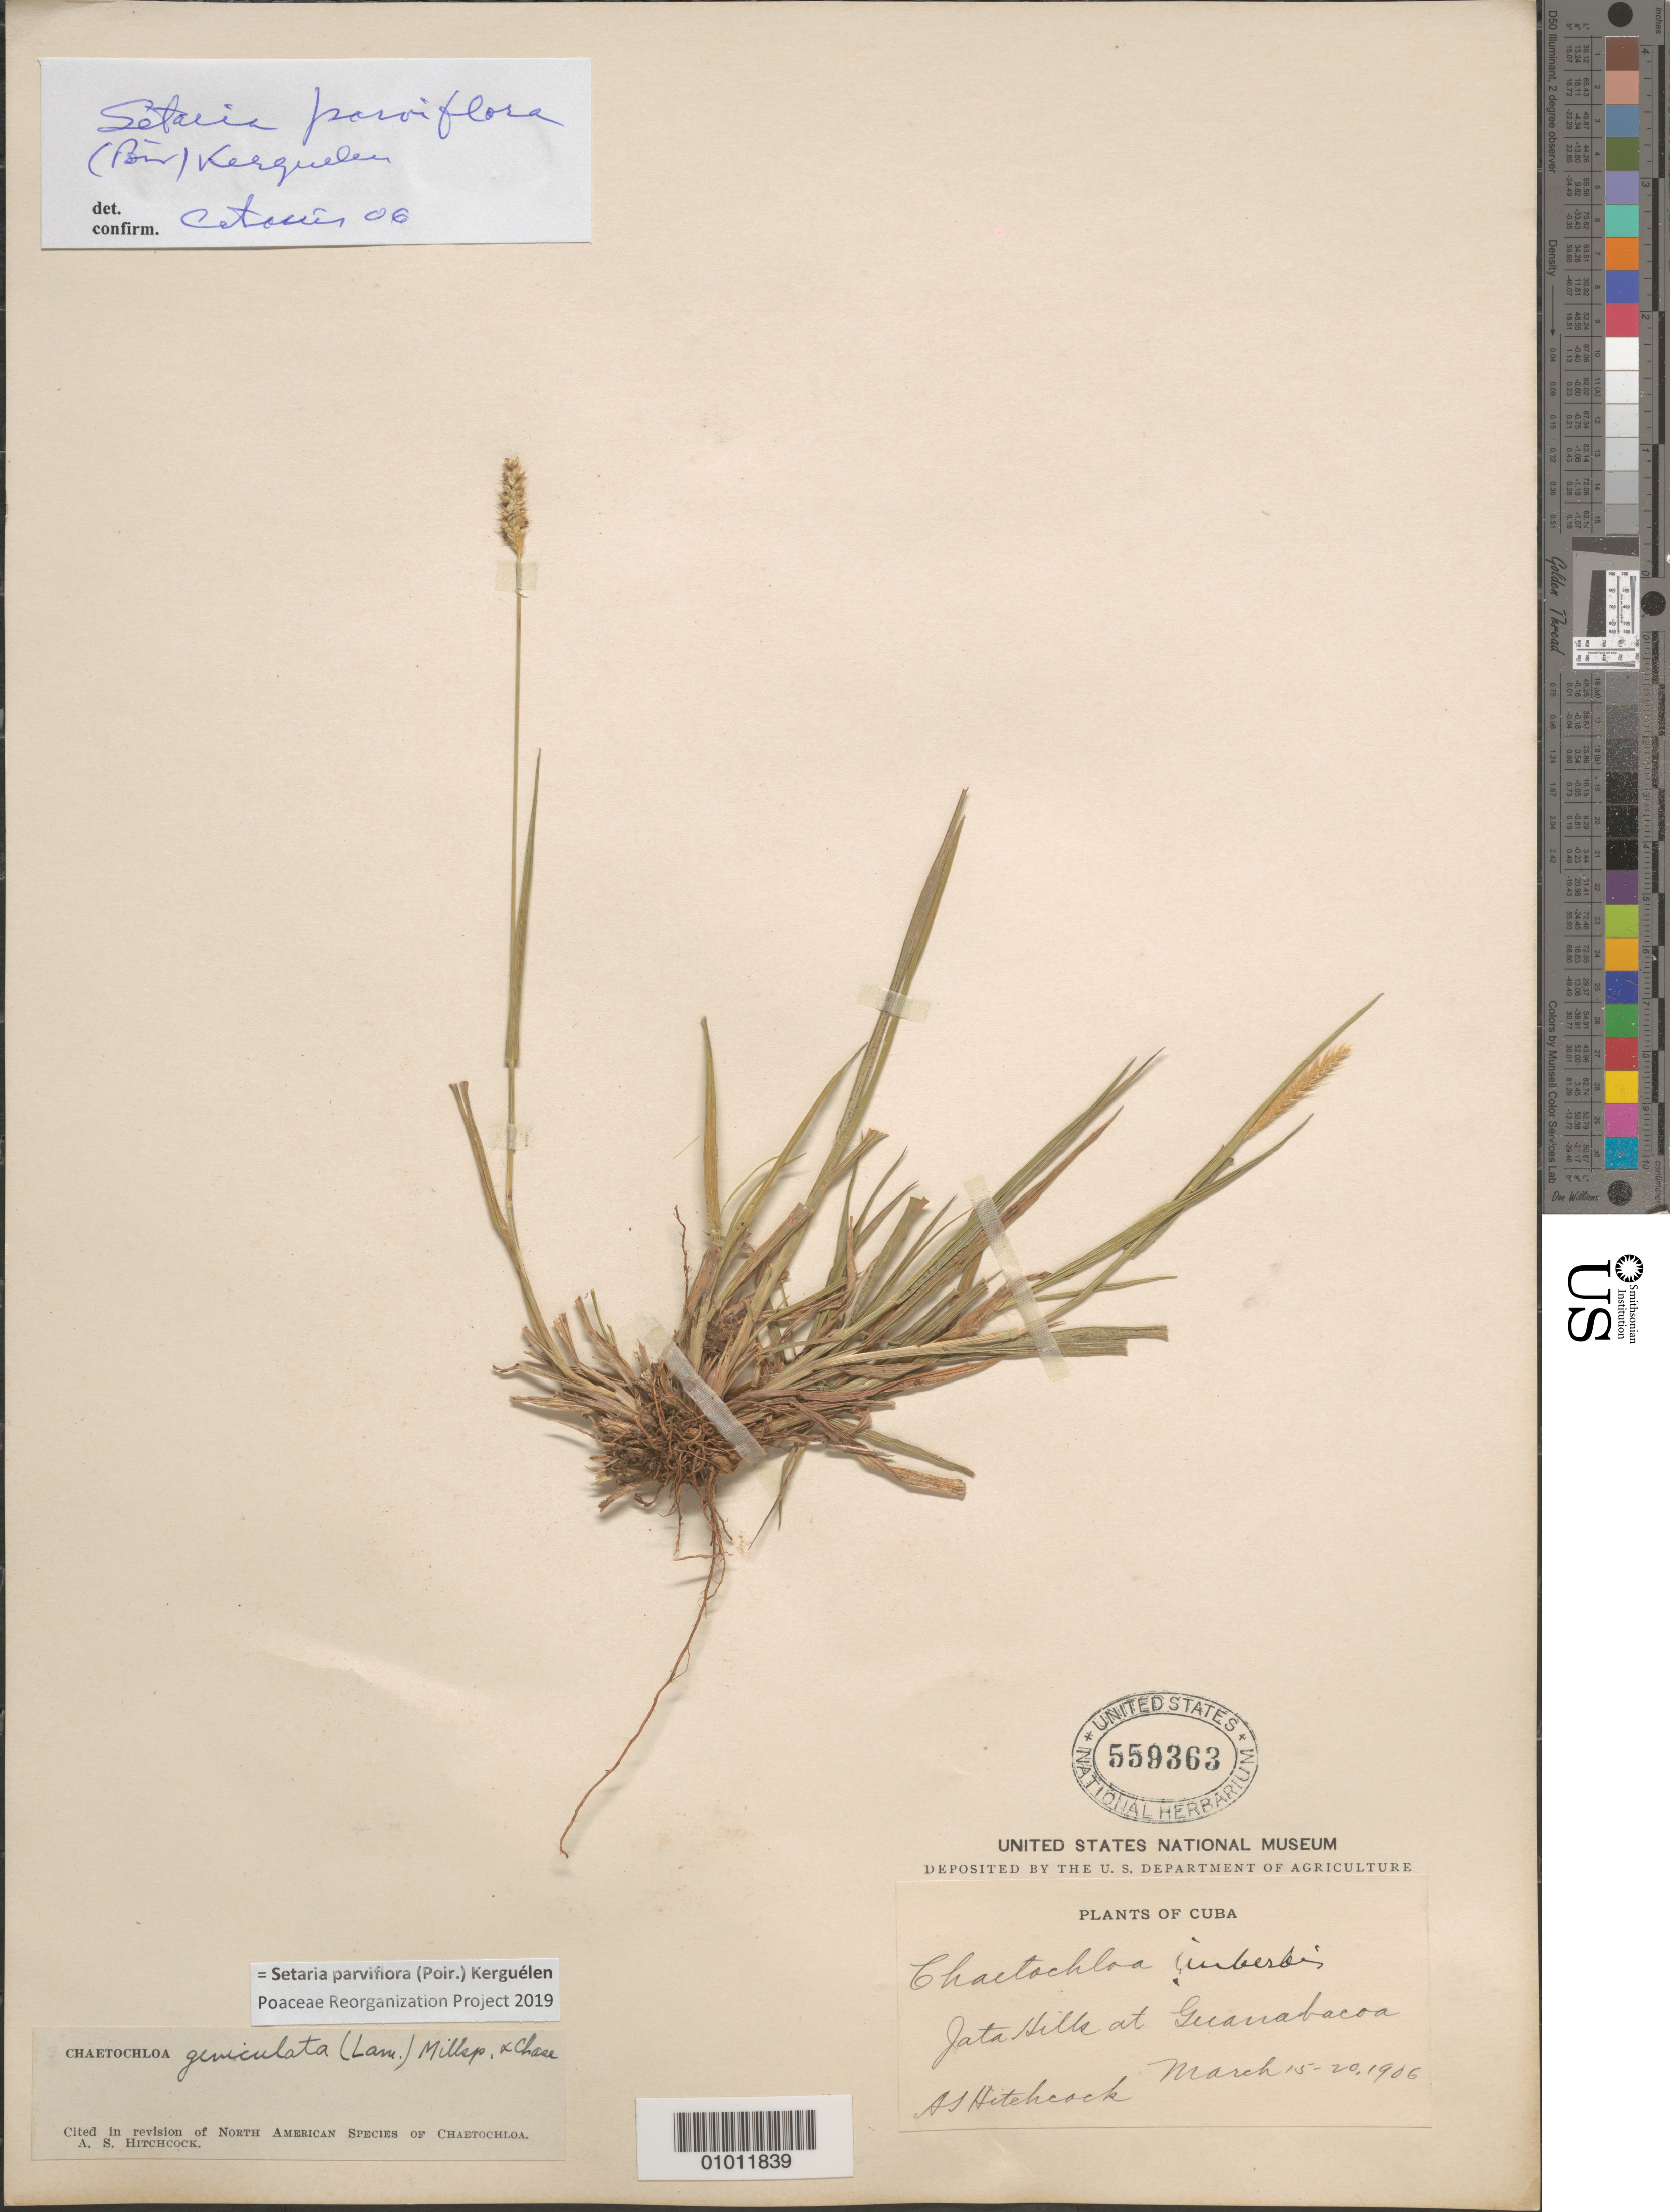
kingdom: Plantae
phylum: Tracheophyta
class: Liliopsida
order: Poales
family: Poaceae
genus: Setaria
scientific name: Setaria parviflora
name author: (Poir.) Kerguélen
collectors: A. S. Hitchcock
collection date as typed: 15 Mar 1906 to 20 Mar 1906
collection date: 1906-03-15/1906-03-20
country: Cuba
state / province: La Habana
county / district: Municipio Guanabacoa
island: Cuba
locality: Jata Hills at Guanabacoa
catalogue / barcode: US 559363